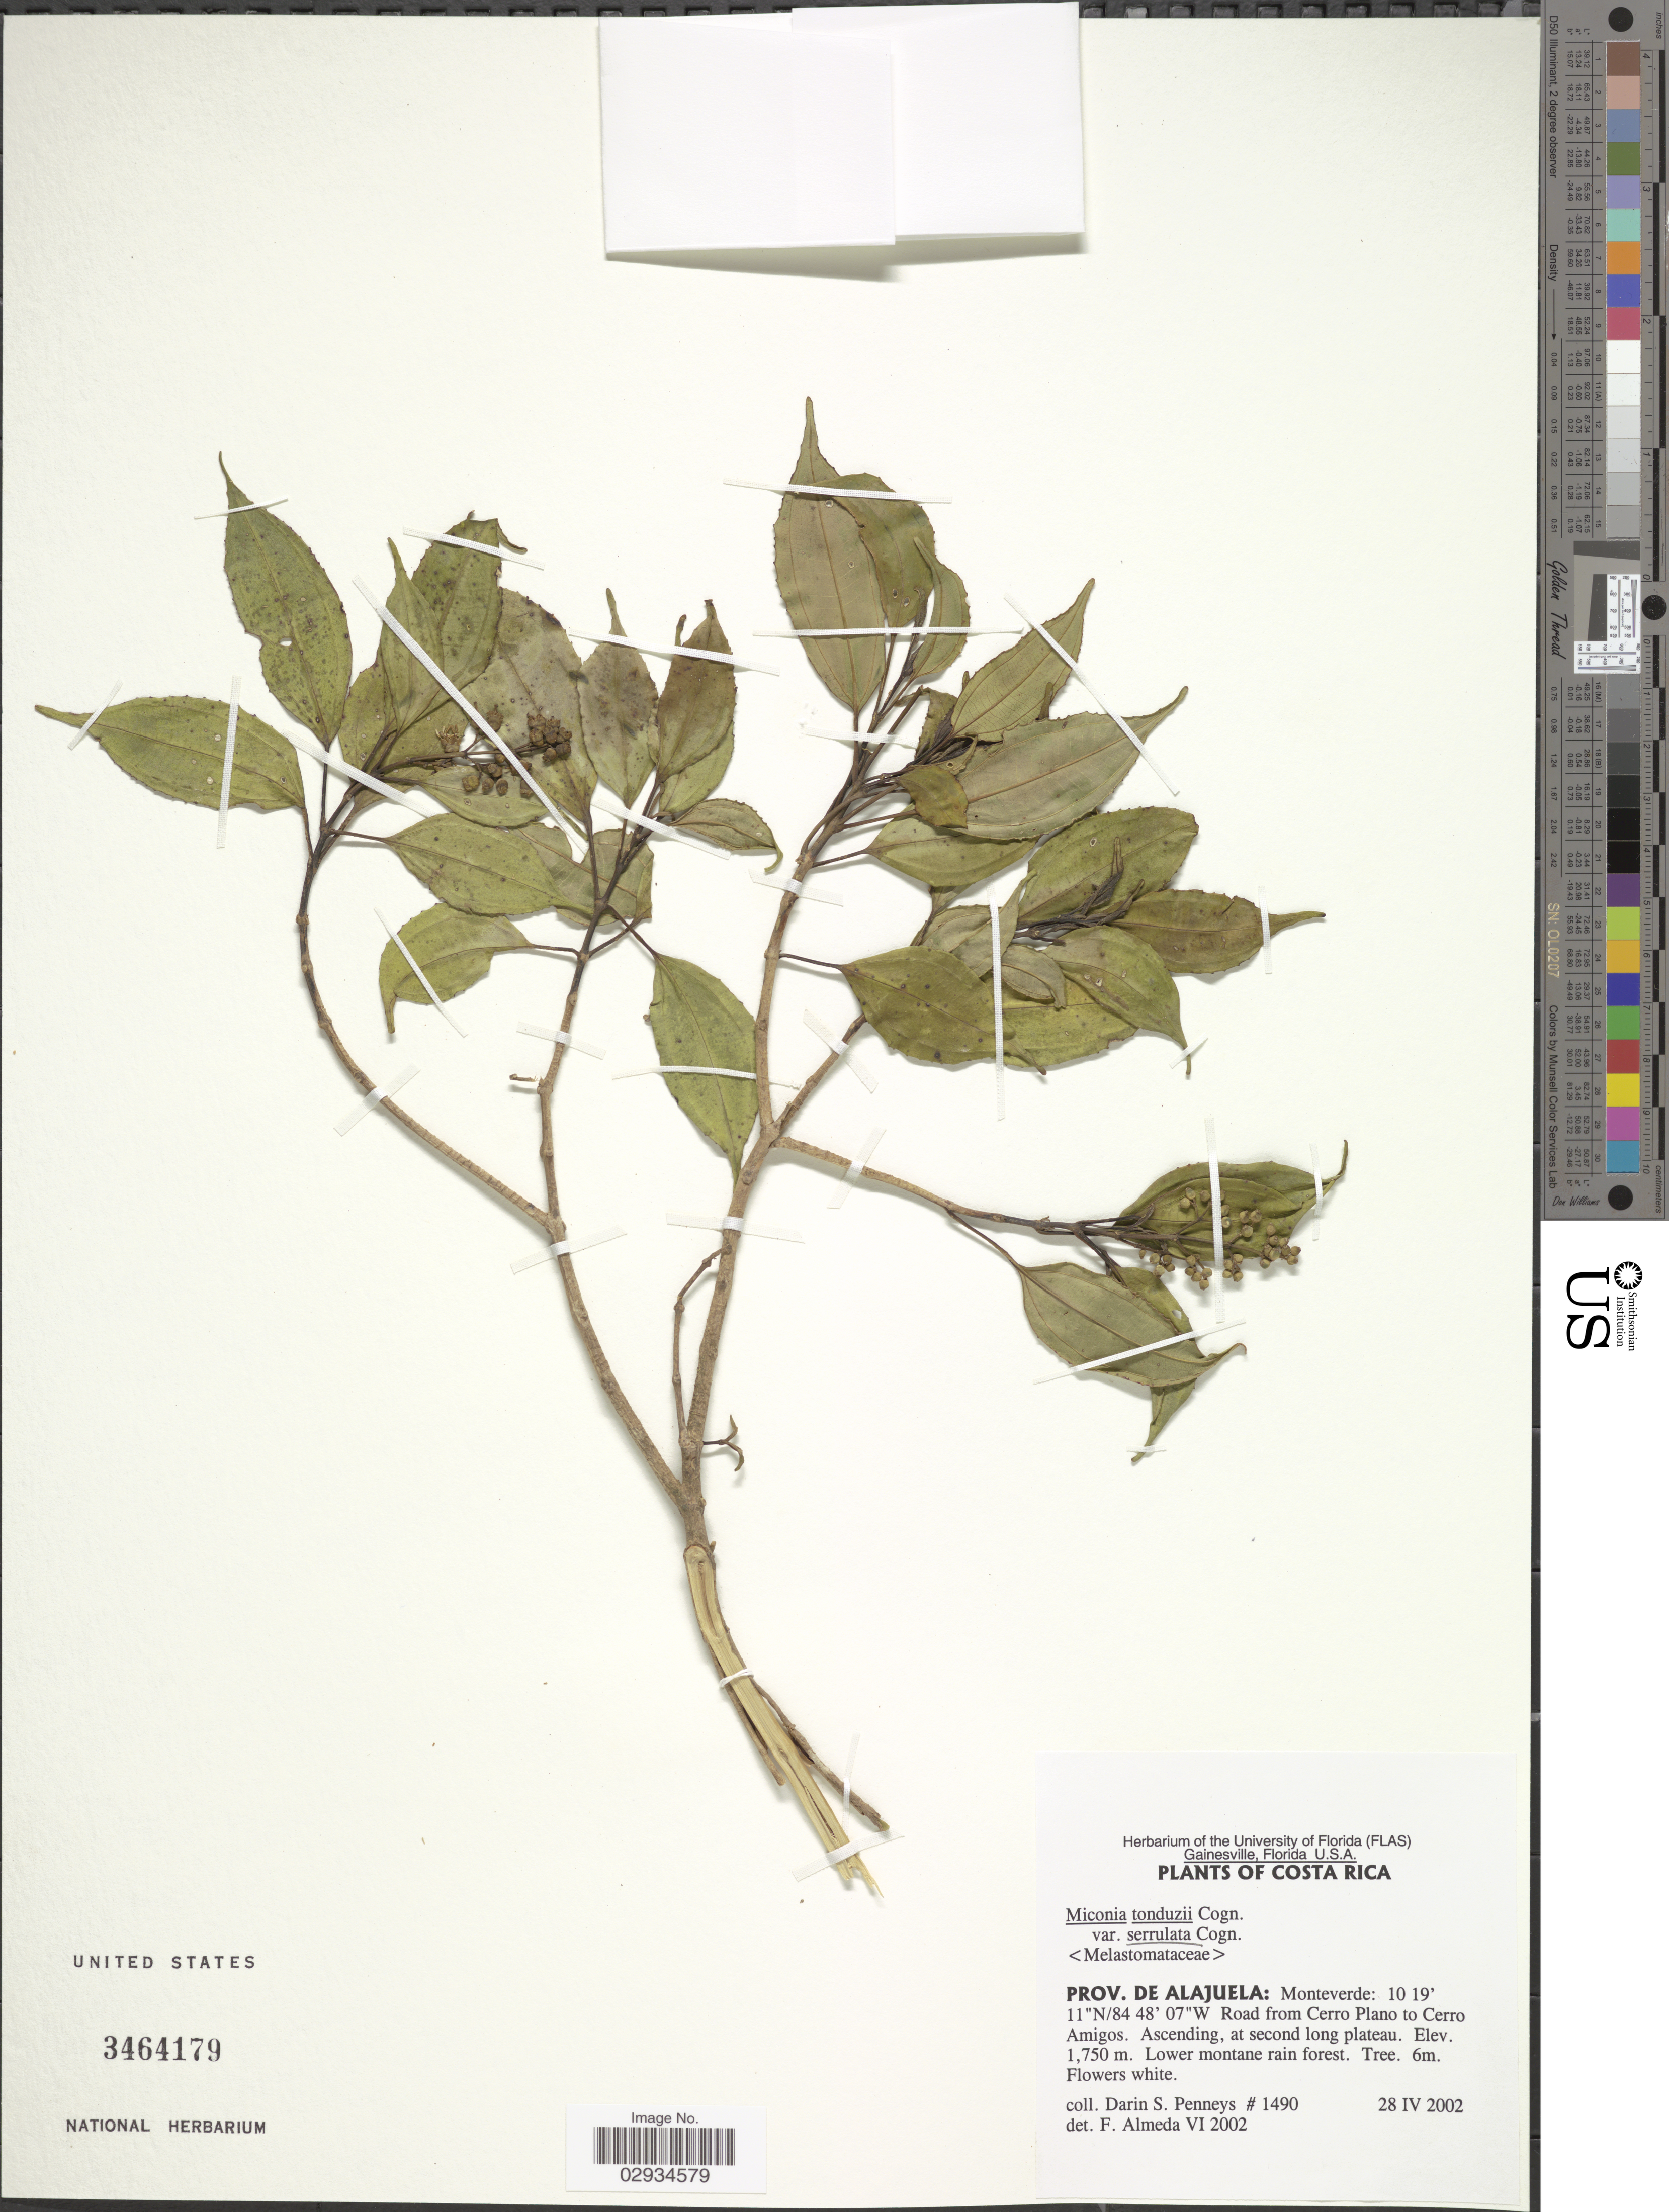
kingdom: Plantae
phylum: Tracheophyta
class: Magnoliopsida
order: Myrtales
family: Melastomataceae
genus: Miconia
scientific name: Miconia tonduzii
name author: Cogn. in A. DC.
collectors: D. S. Penneys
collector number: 1490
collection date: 2002-04-28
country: Costa Rica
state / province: Alajuela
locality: Monteverde. Road from Cerro Plano to Cerro Amigos.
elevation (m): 1750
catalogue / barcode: US 3464179